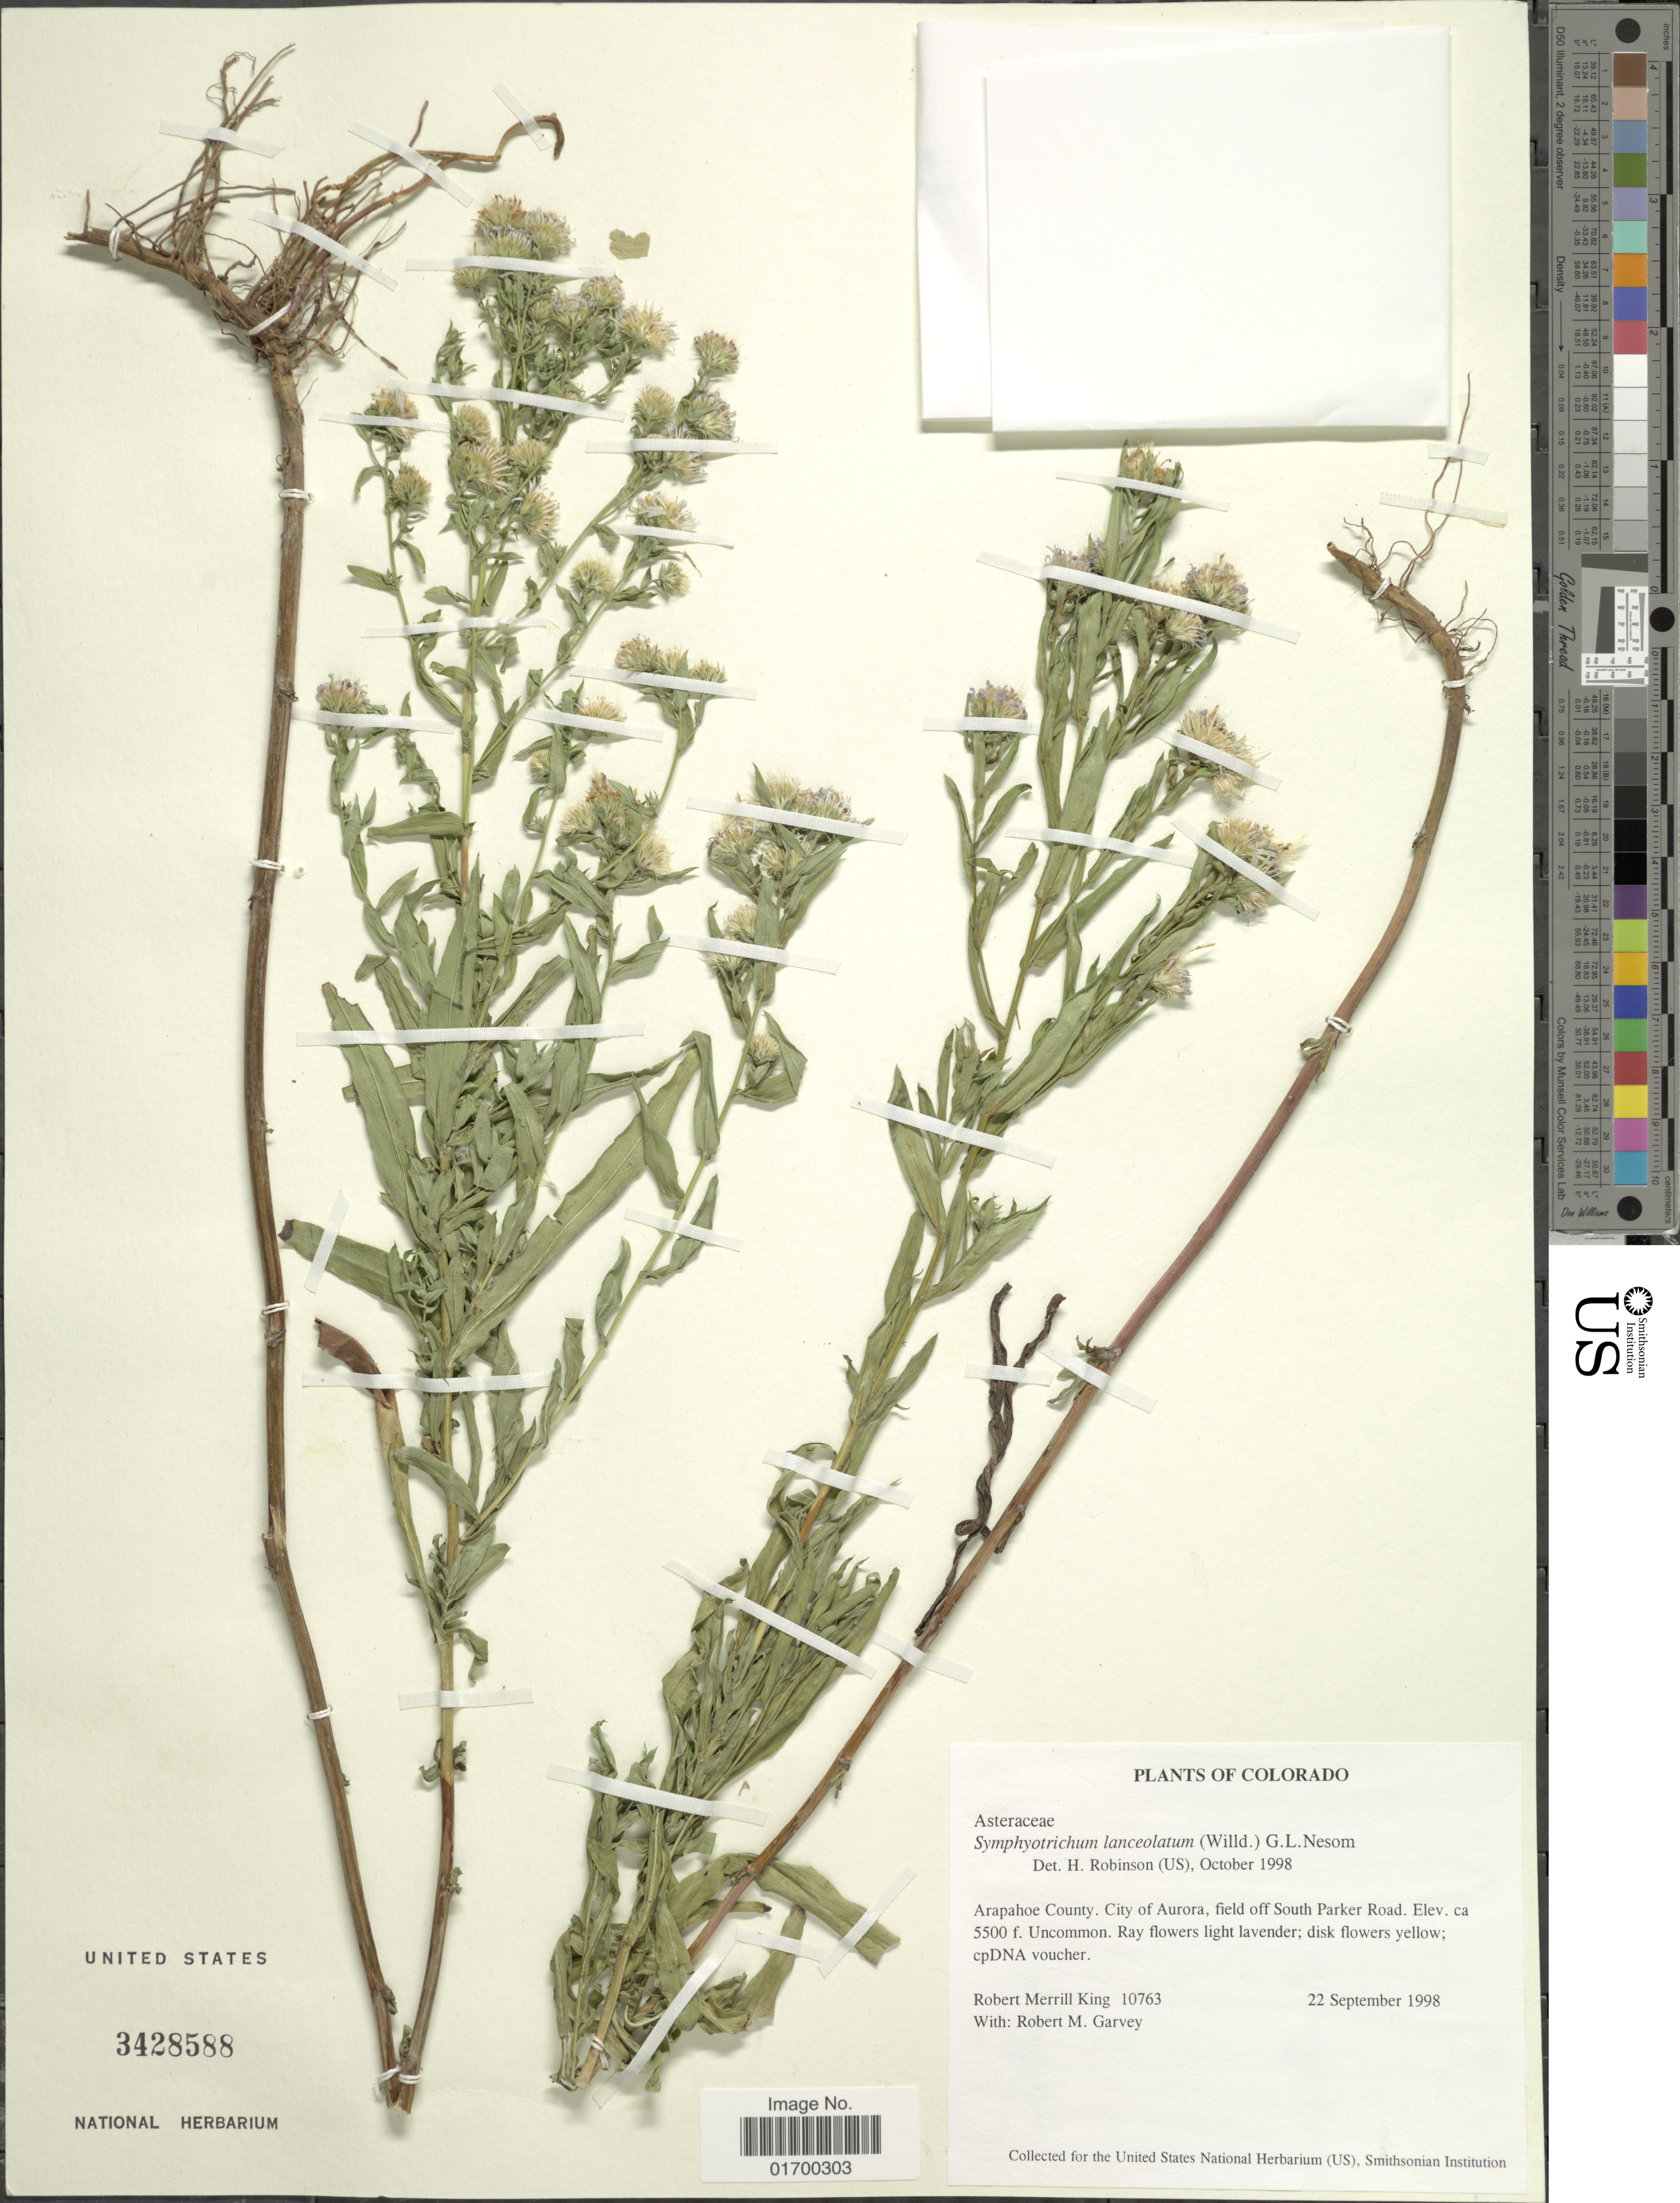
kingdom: Plantae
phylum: Tracheophyta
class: Magnoliopsida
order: Asterales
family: Asteraceae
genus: Symphyotrichum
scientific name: Symphyotrichum lanceolatum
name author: (Willd.) G.L. Nesom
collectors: R. M. King & R. Garvey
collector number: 10763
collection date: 1998-09-22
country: United States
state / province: Colorado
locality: Arapahoe County, City of Aurora, field off South Parker Road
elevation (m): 1676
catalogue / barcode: US 3428588